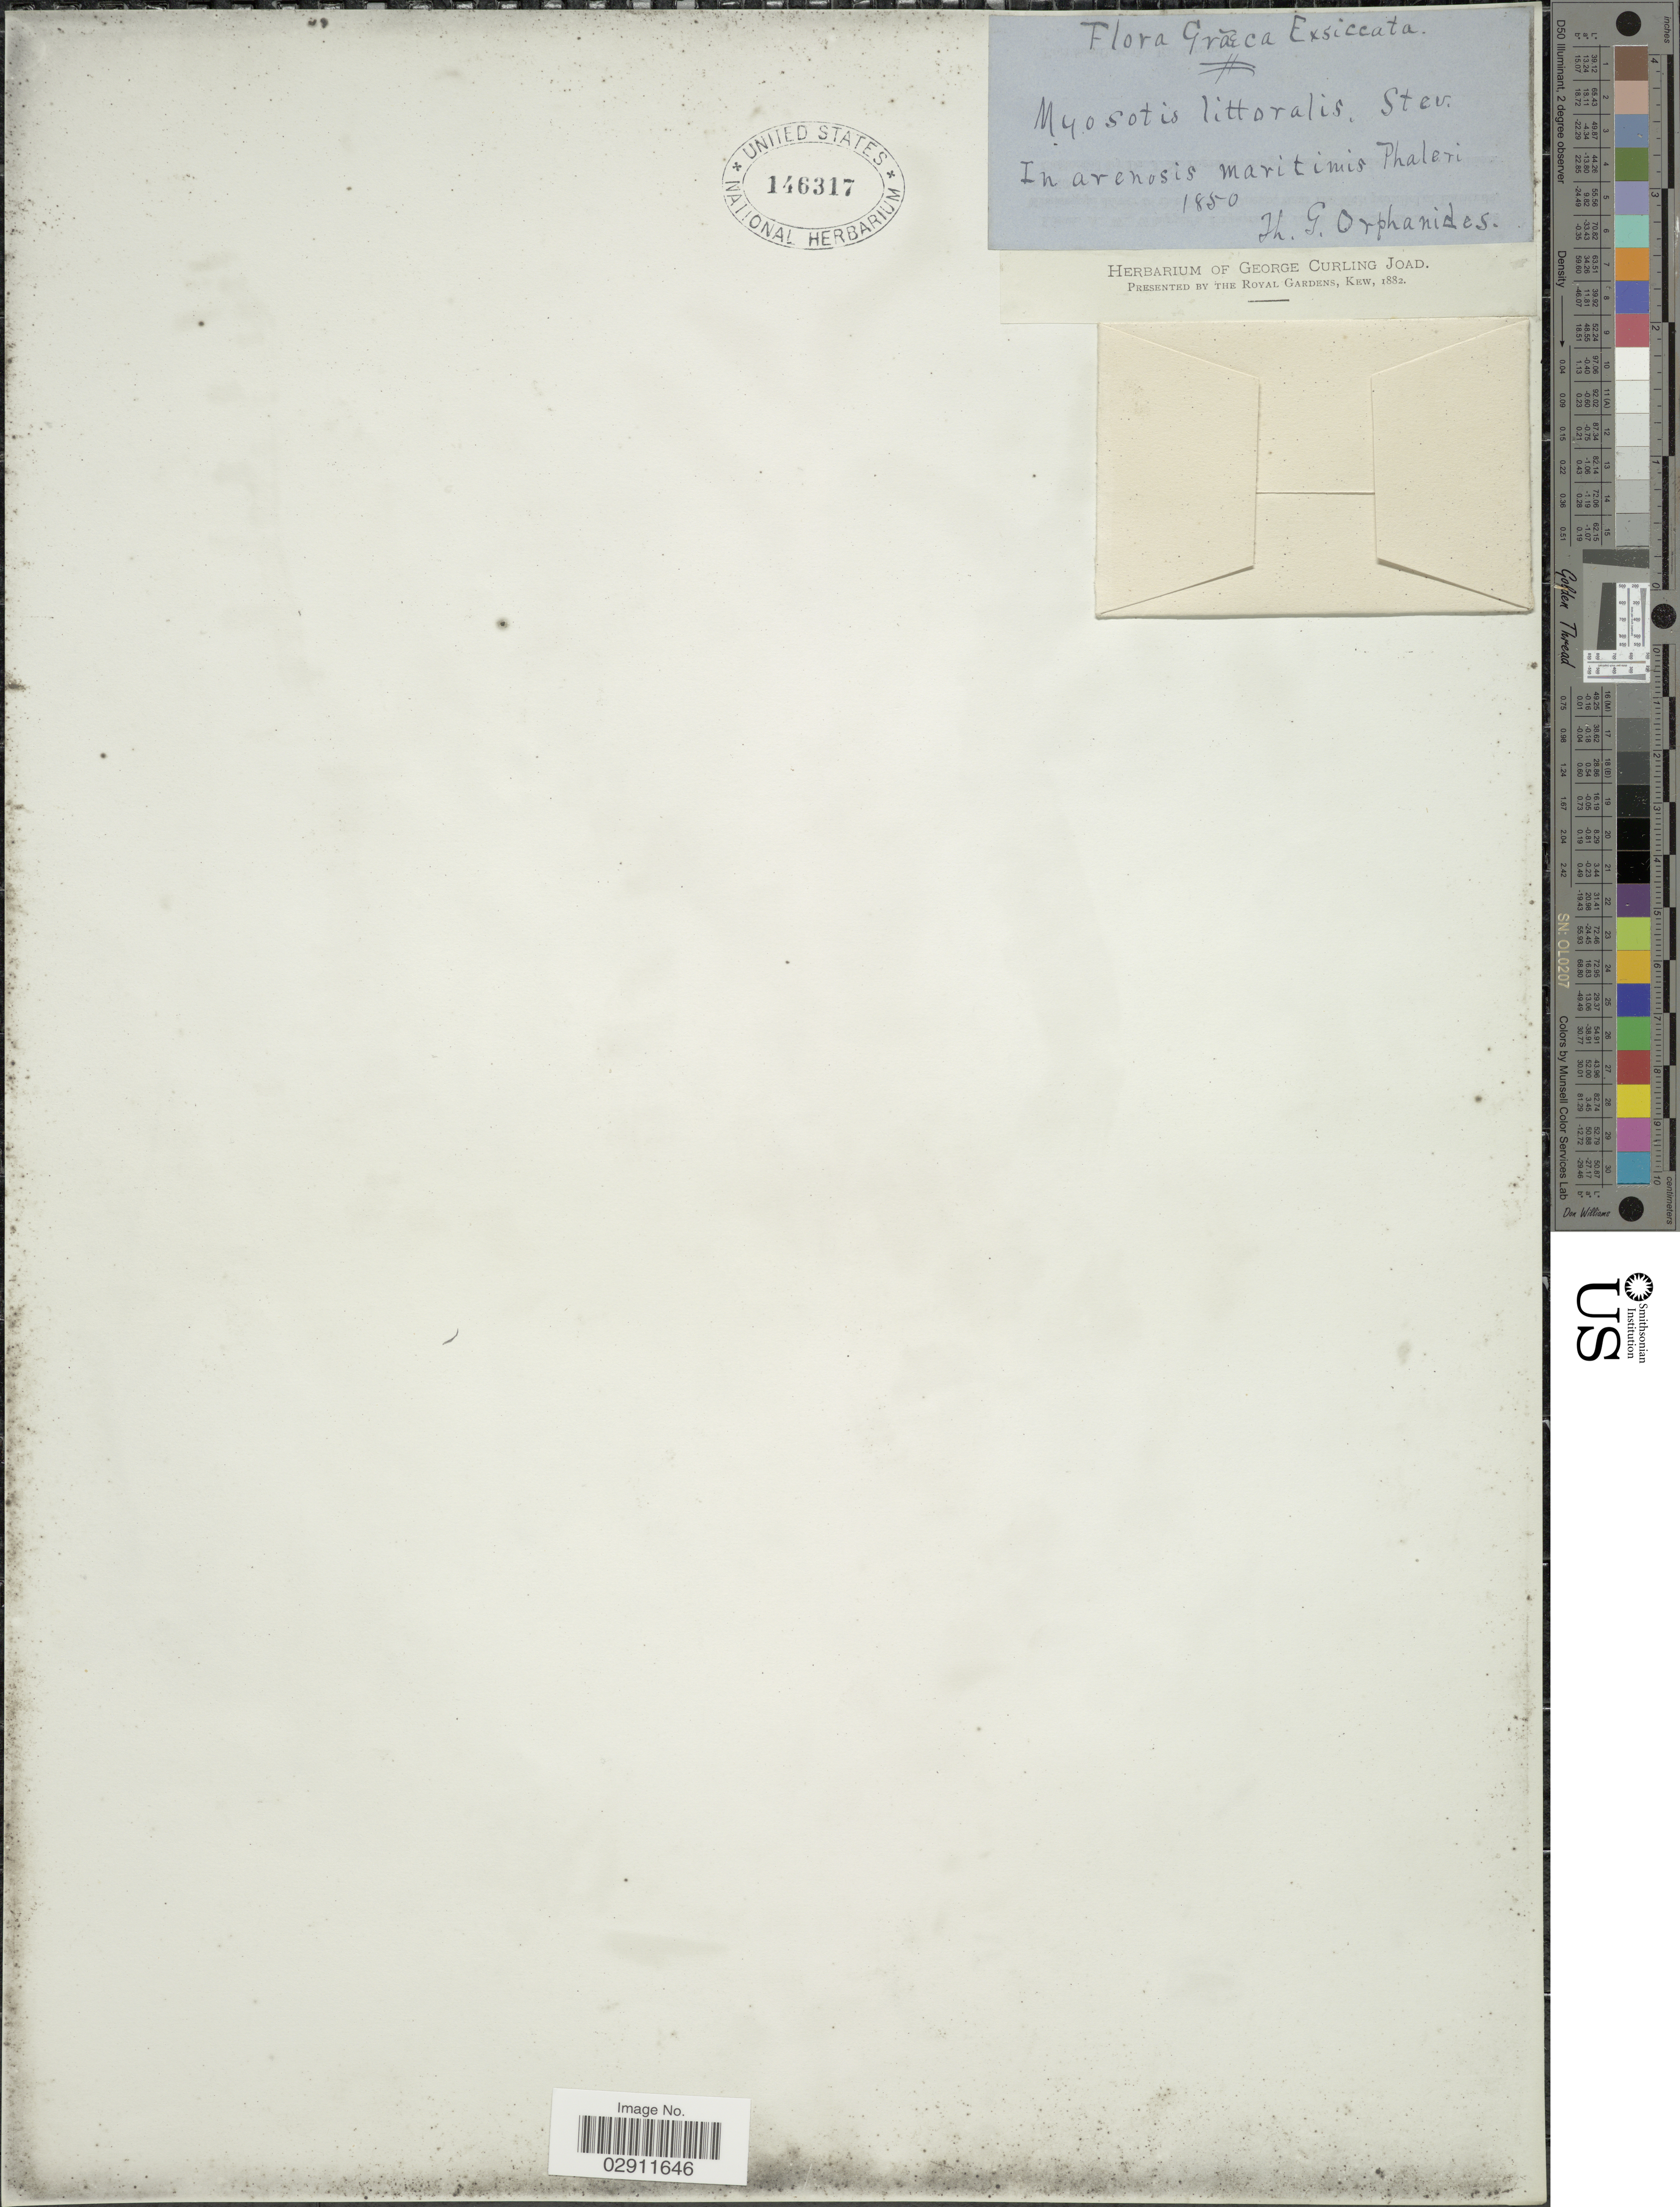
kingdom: Plantae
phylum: Tracheophyta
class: Magnoliopsida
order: Boraginales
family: Boraginaceae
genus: Myosotis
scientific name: Myosotis littoralis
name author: Heldr. & DC.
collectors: T. G. Orphanides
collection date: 1850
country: Greece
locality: Grãeca, In arenosis maritimis Phaleri.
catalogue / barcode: US 146317